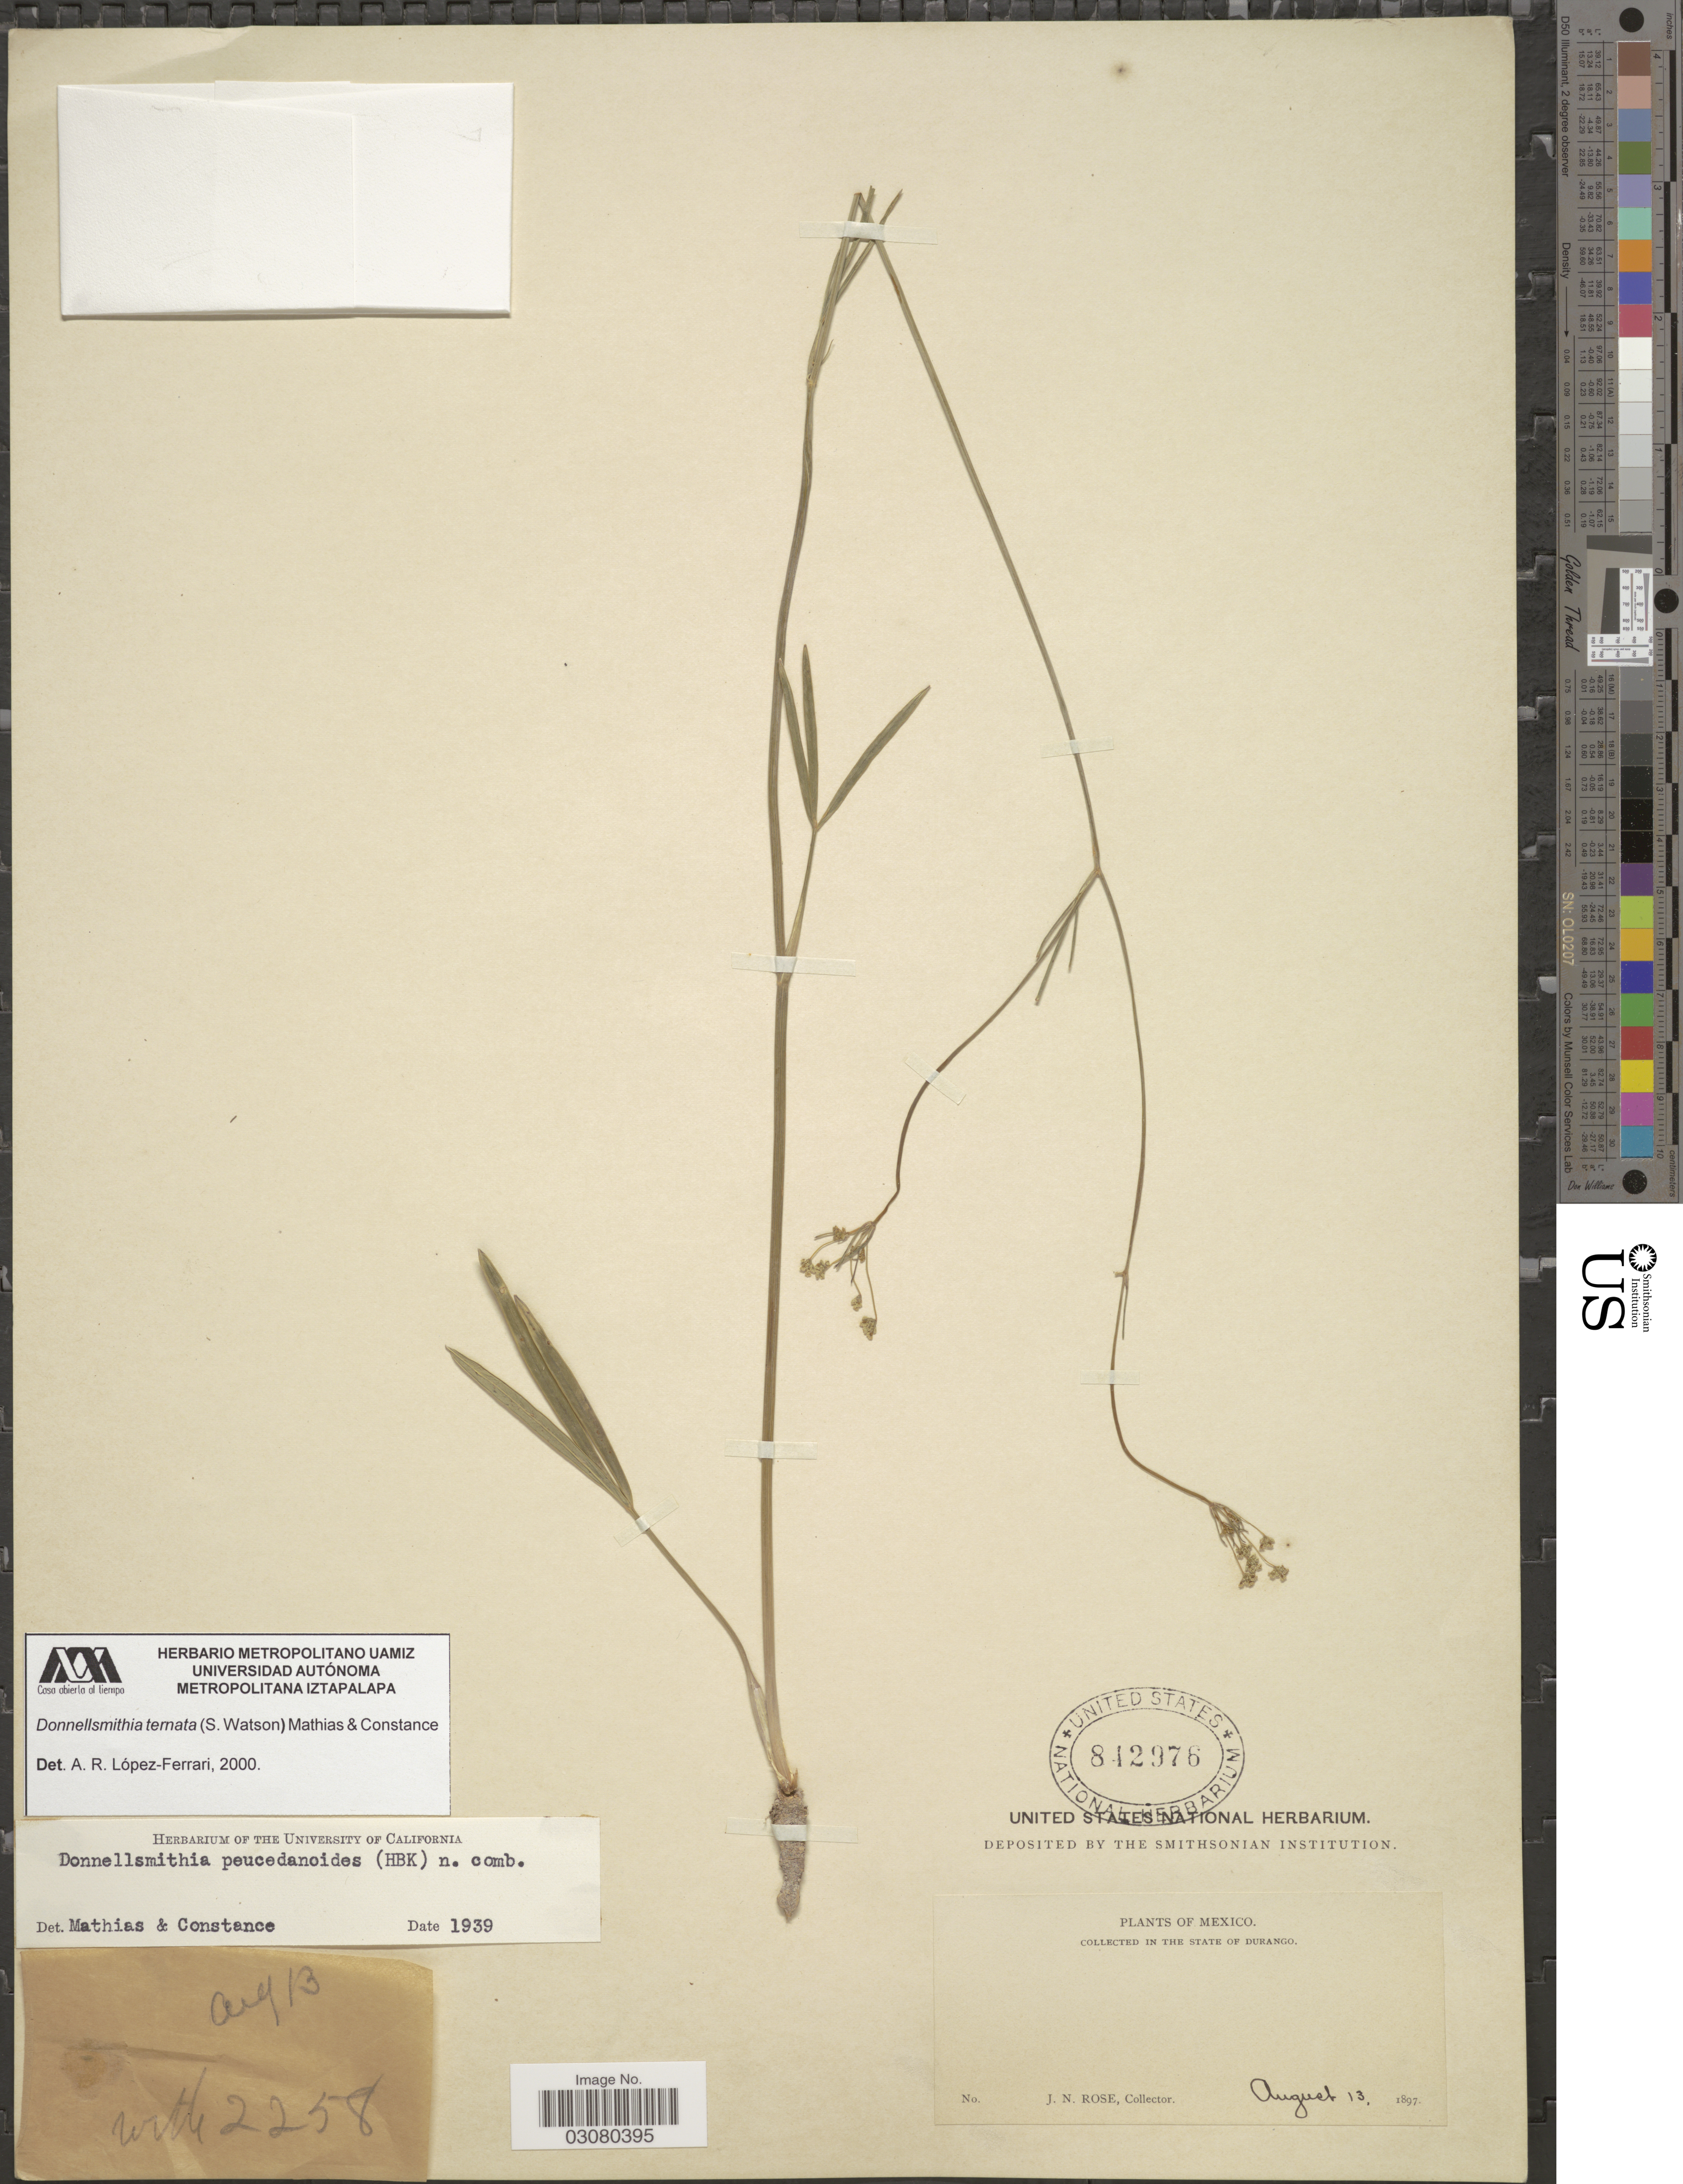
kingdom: Plantae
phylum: Tracheophyta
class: Magnoliopsida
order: Apiales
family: Apiaceae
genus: Donnellsmithia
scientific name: Donnellsmithia ternata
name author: (S. Watson) Mathias & Constance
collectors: J. N. Rose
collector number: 2258?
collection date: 1897-08-13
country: Mexico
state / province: Durango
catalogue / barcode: US 842976